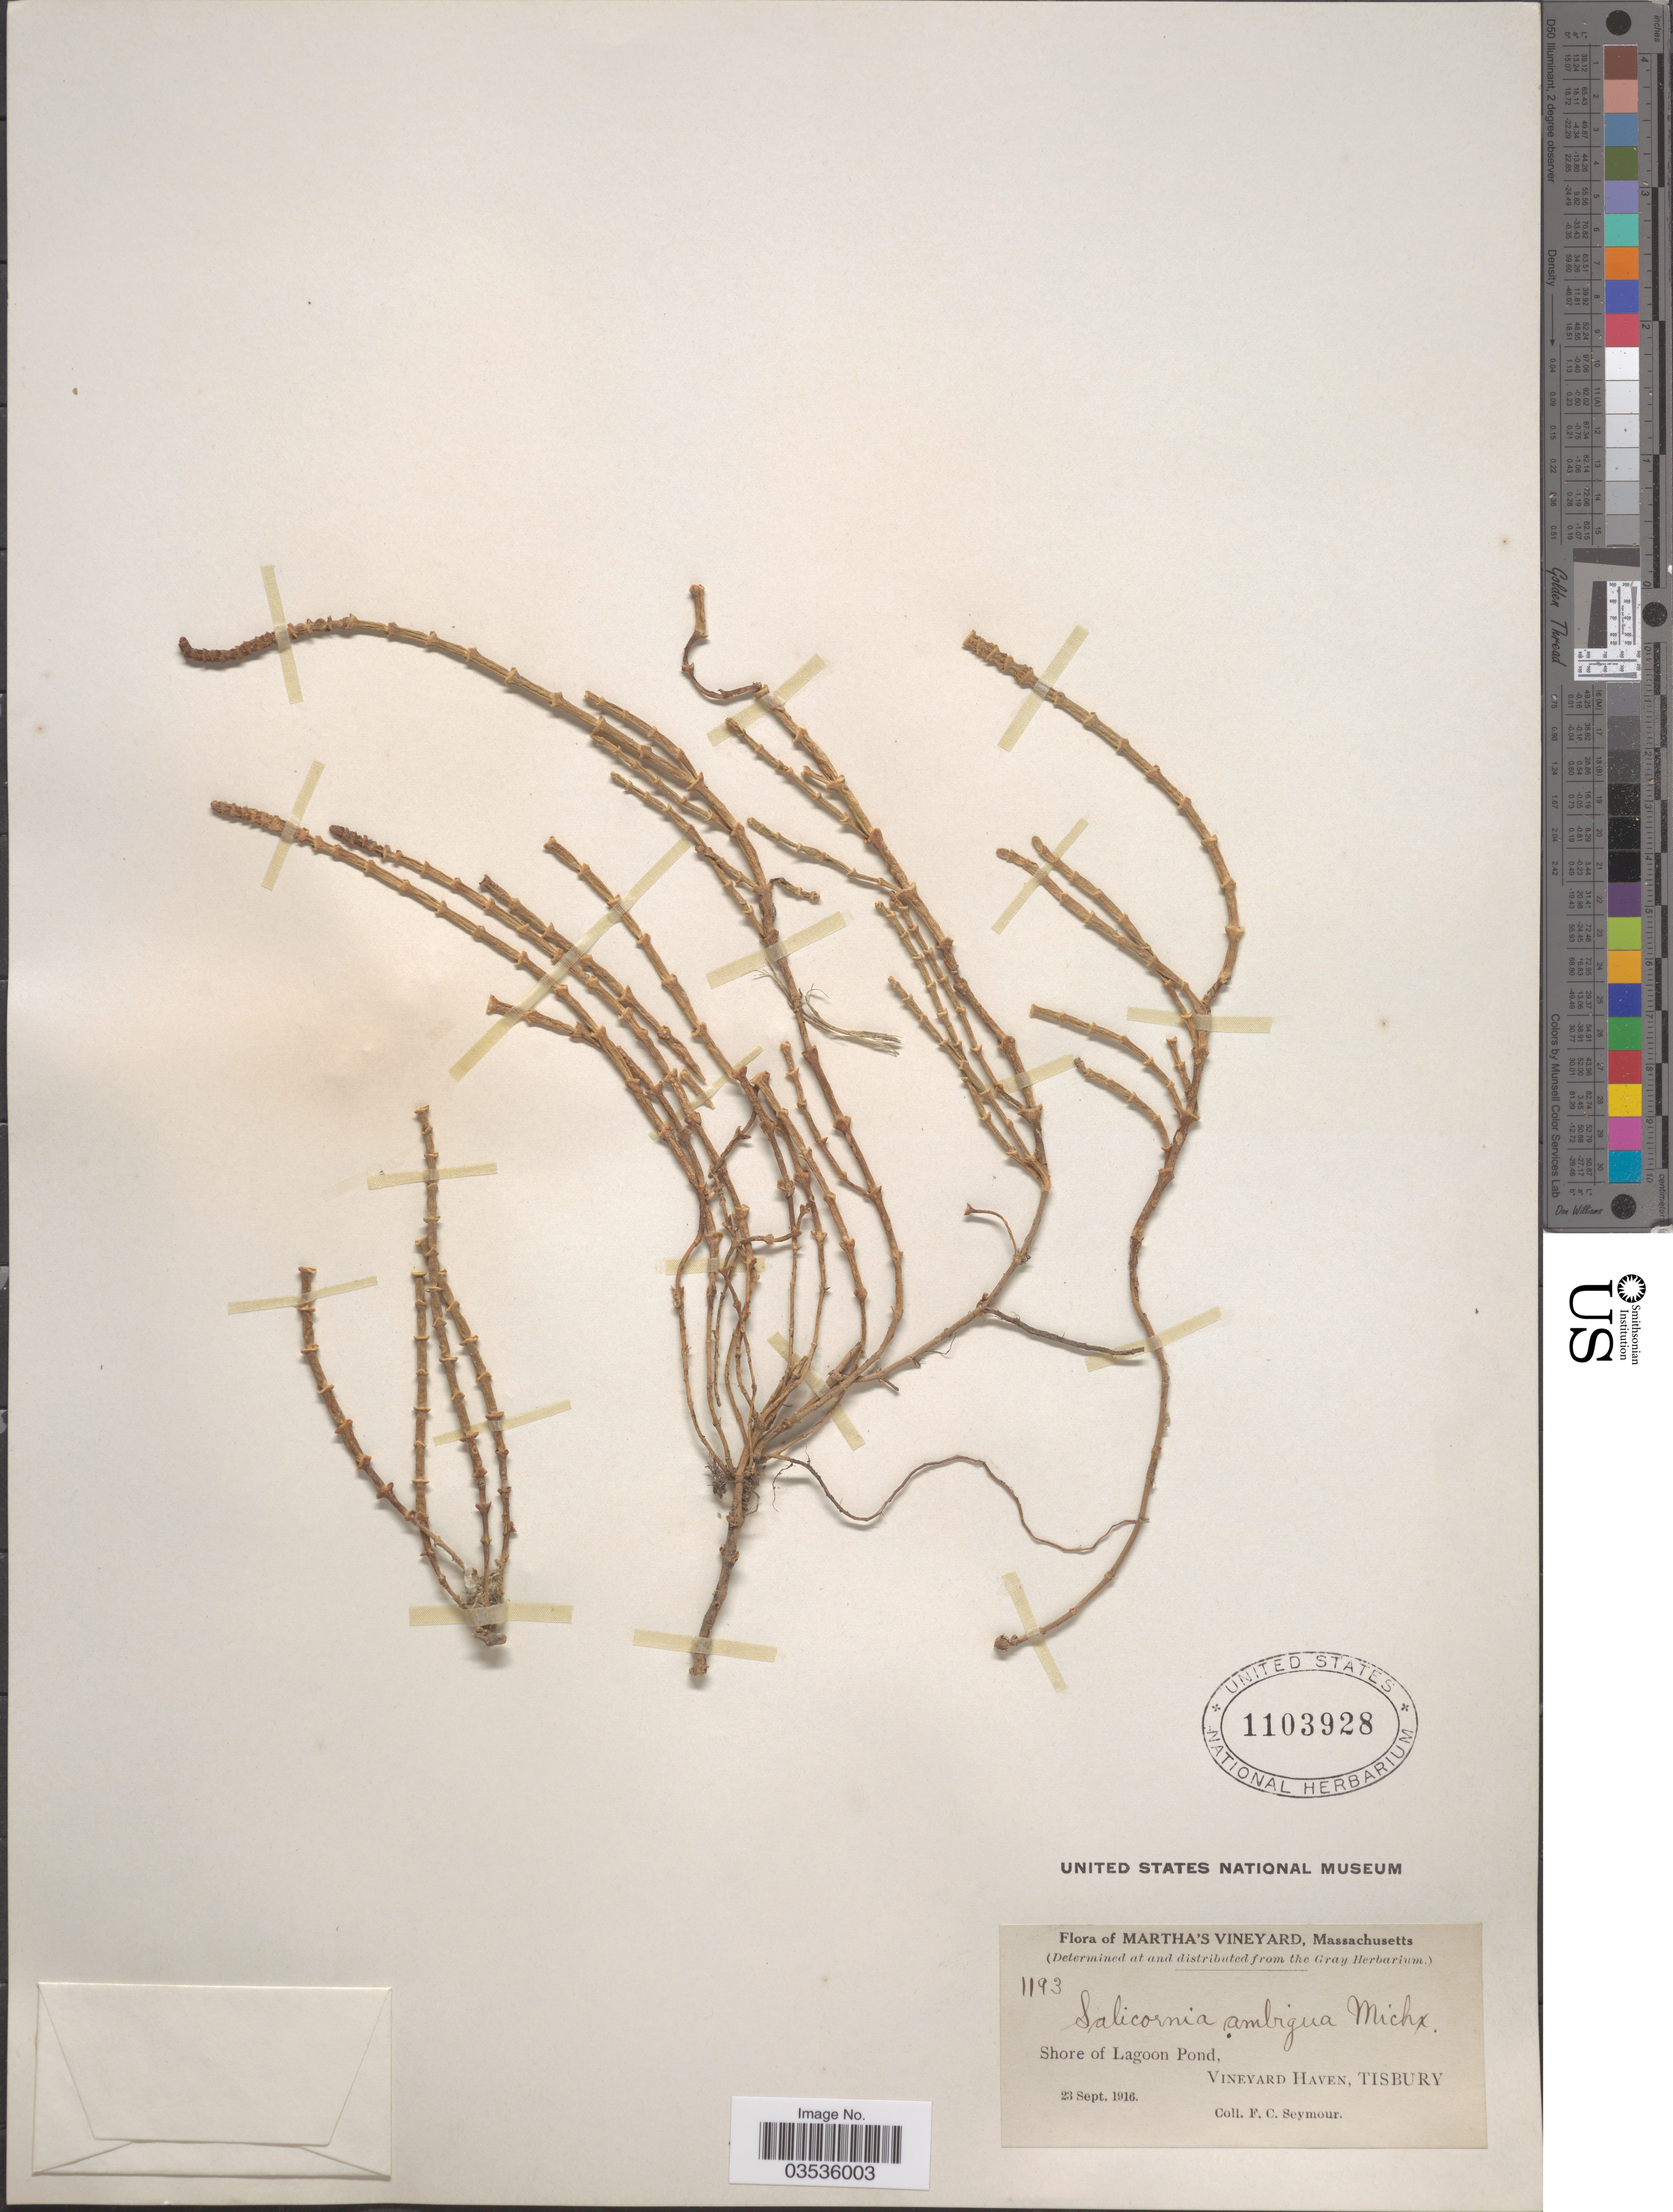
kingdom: Plantae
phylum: Tracheophyta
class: Magnoliopsida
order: Caryophyllales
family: Amaranthaceae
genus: Salicornia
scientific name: Salicornia ambigua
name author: Michx.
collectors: F. C. Seymour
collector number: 1193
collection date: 1916-09-23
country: United States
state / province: Connecticut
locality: Martha's Vineyard. Shore of Lagoon Pond, Vineyard Haven, Tisbury.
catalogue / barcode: US 1103928